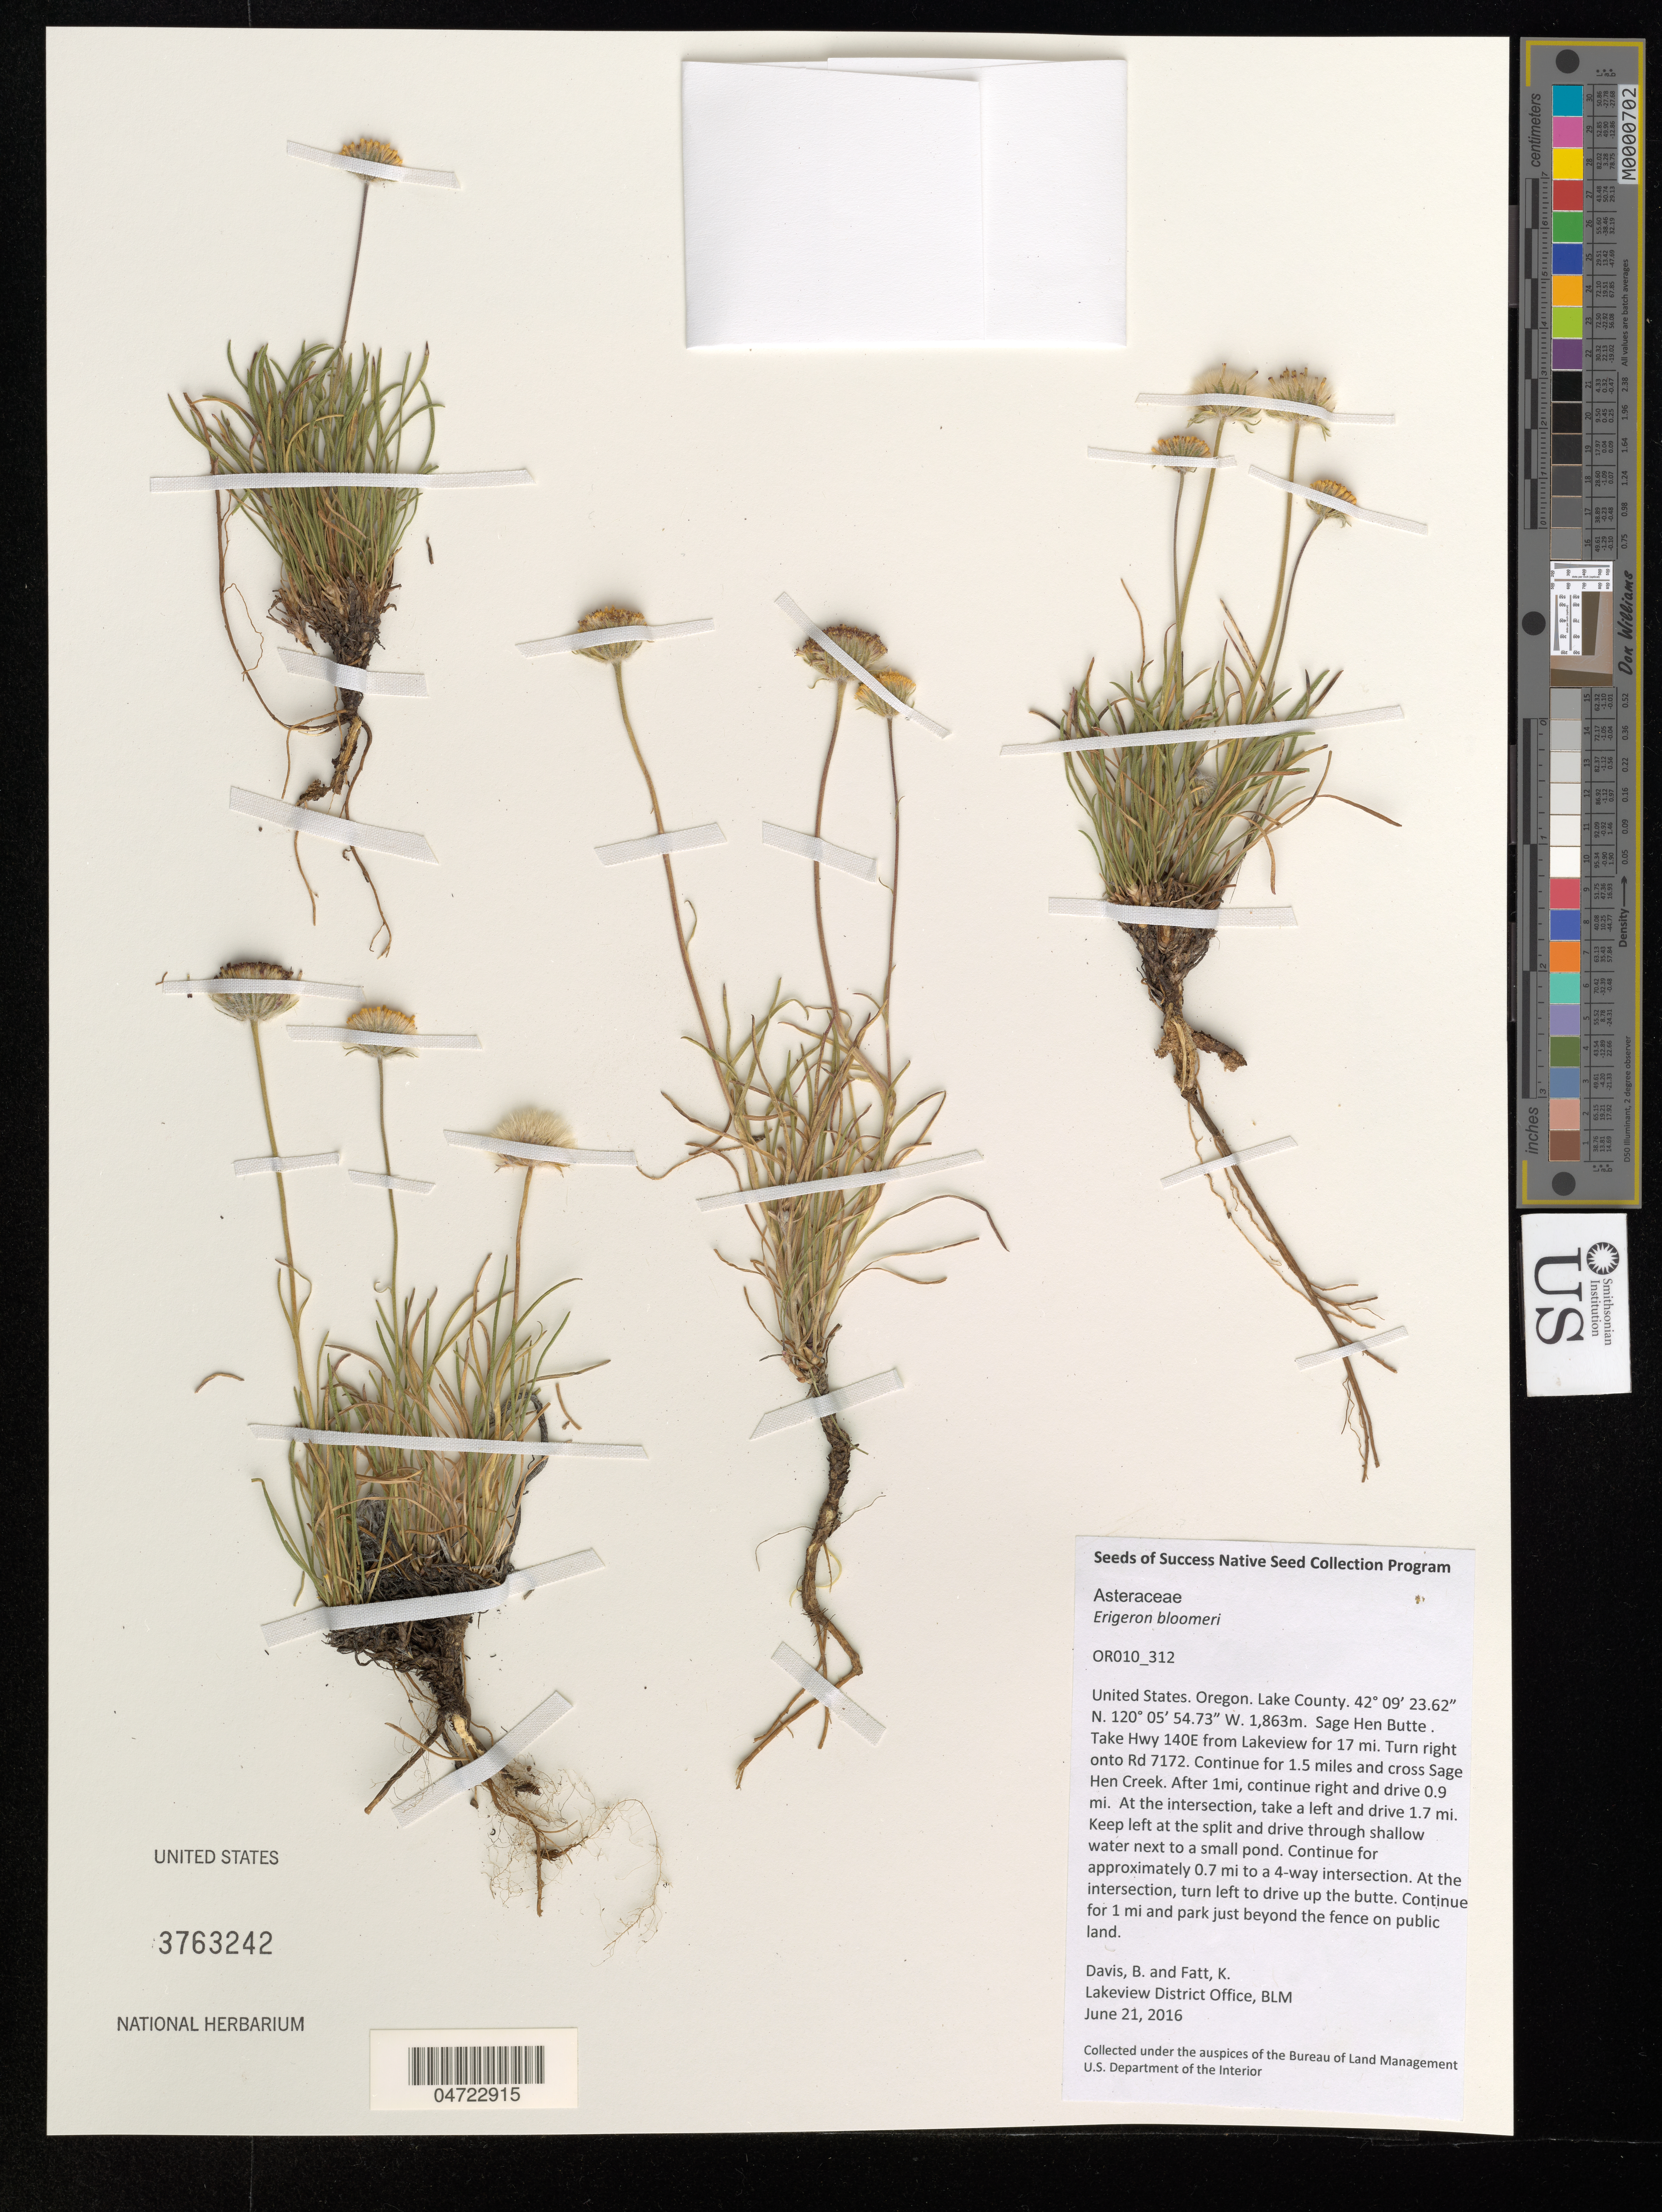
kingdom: Plantae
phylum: Tracheophyta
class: Magnoliopsida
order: Asterales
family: Asteraceae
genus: Erigeron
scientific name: Erigeron bloomeri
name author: A. Gray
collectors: B. Davis & K. Fatt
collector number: OR010_312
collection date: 2016-06-21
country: United States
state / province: Oregon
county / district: Lake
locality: Lake County. Take Hwy 140E from Lakeview for 17 mi. Turn right onto Rd 7172. Continue for 1.5 miles and cross Sage Hen Creek. After 1mi, continue right and drive 0.9 mi. At the intersection, take a left and drive 1.7 mi. Keep left at the split and drive through shallow water next to a small pond. Continue for approximately 0.7 mi to a 4-way intersection. At the intersection, turn left to drive up the butte. Continue for 1 mi and park just beyond the fence on public land.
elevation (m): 1863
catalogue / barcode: US 3763242